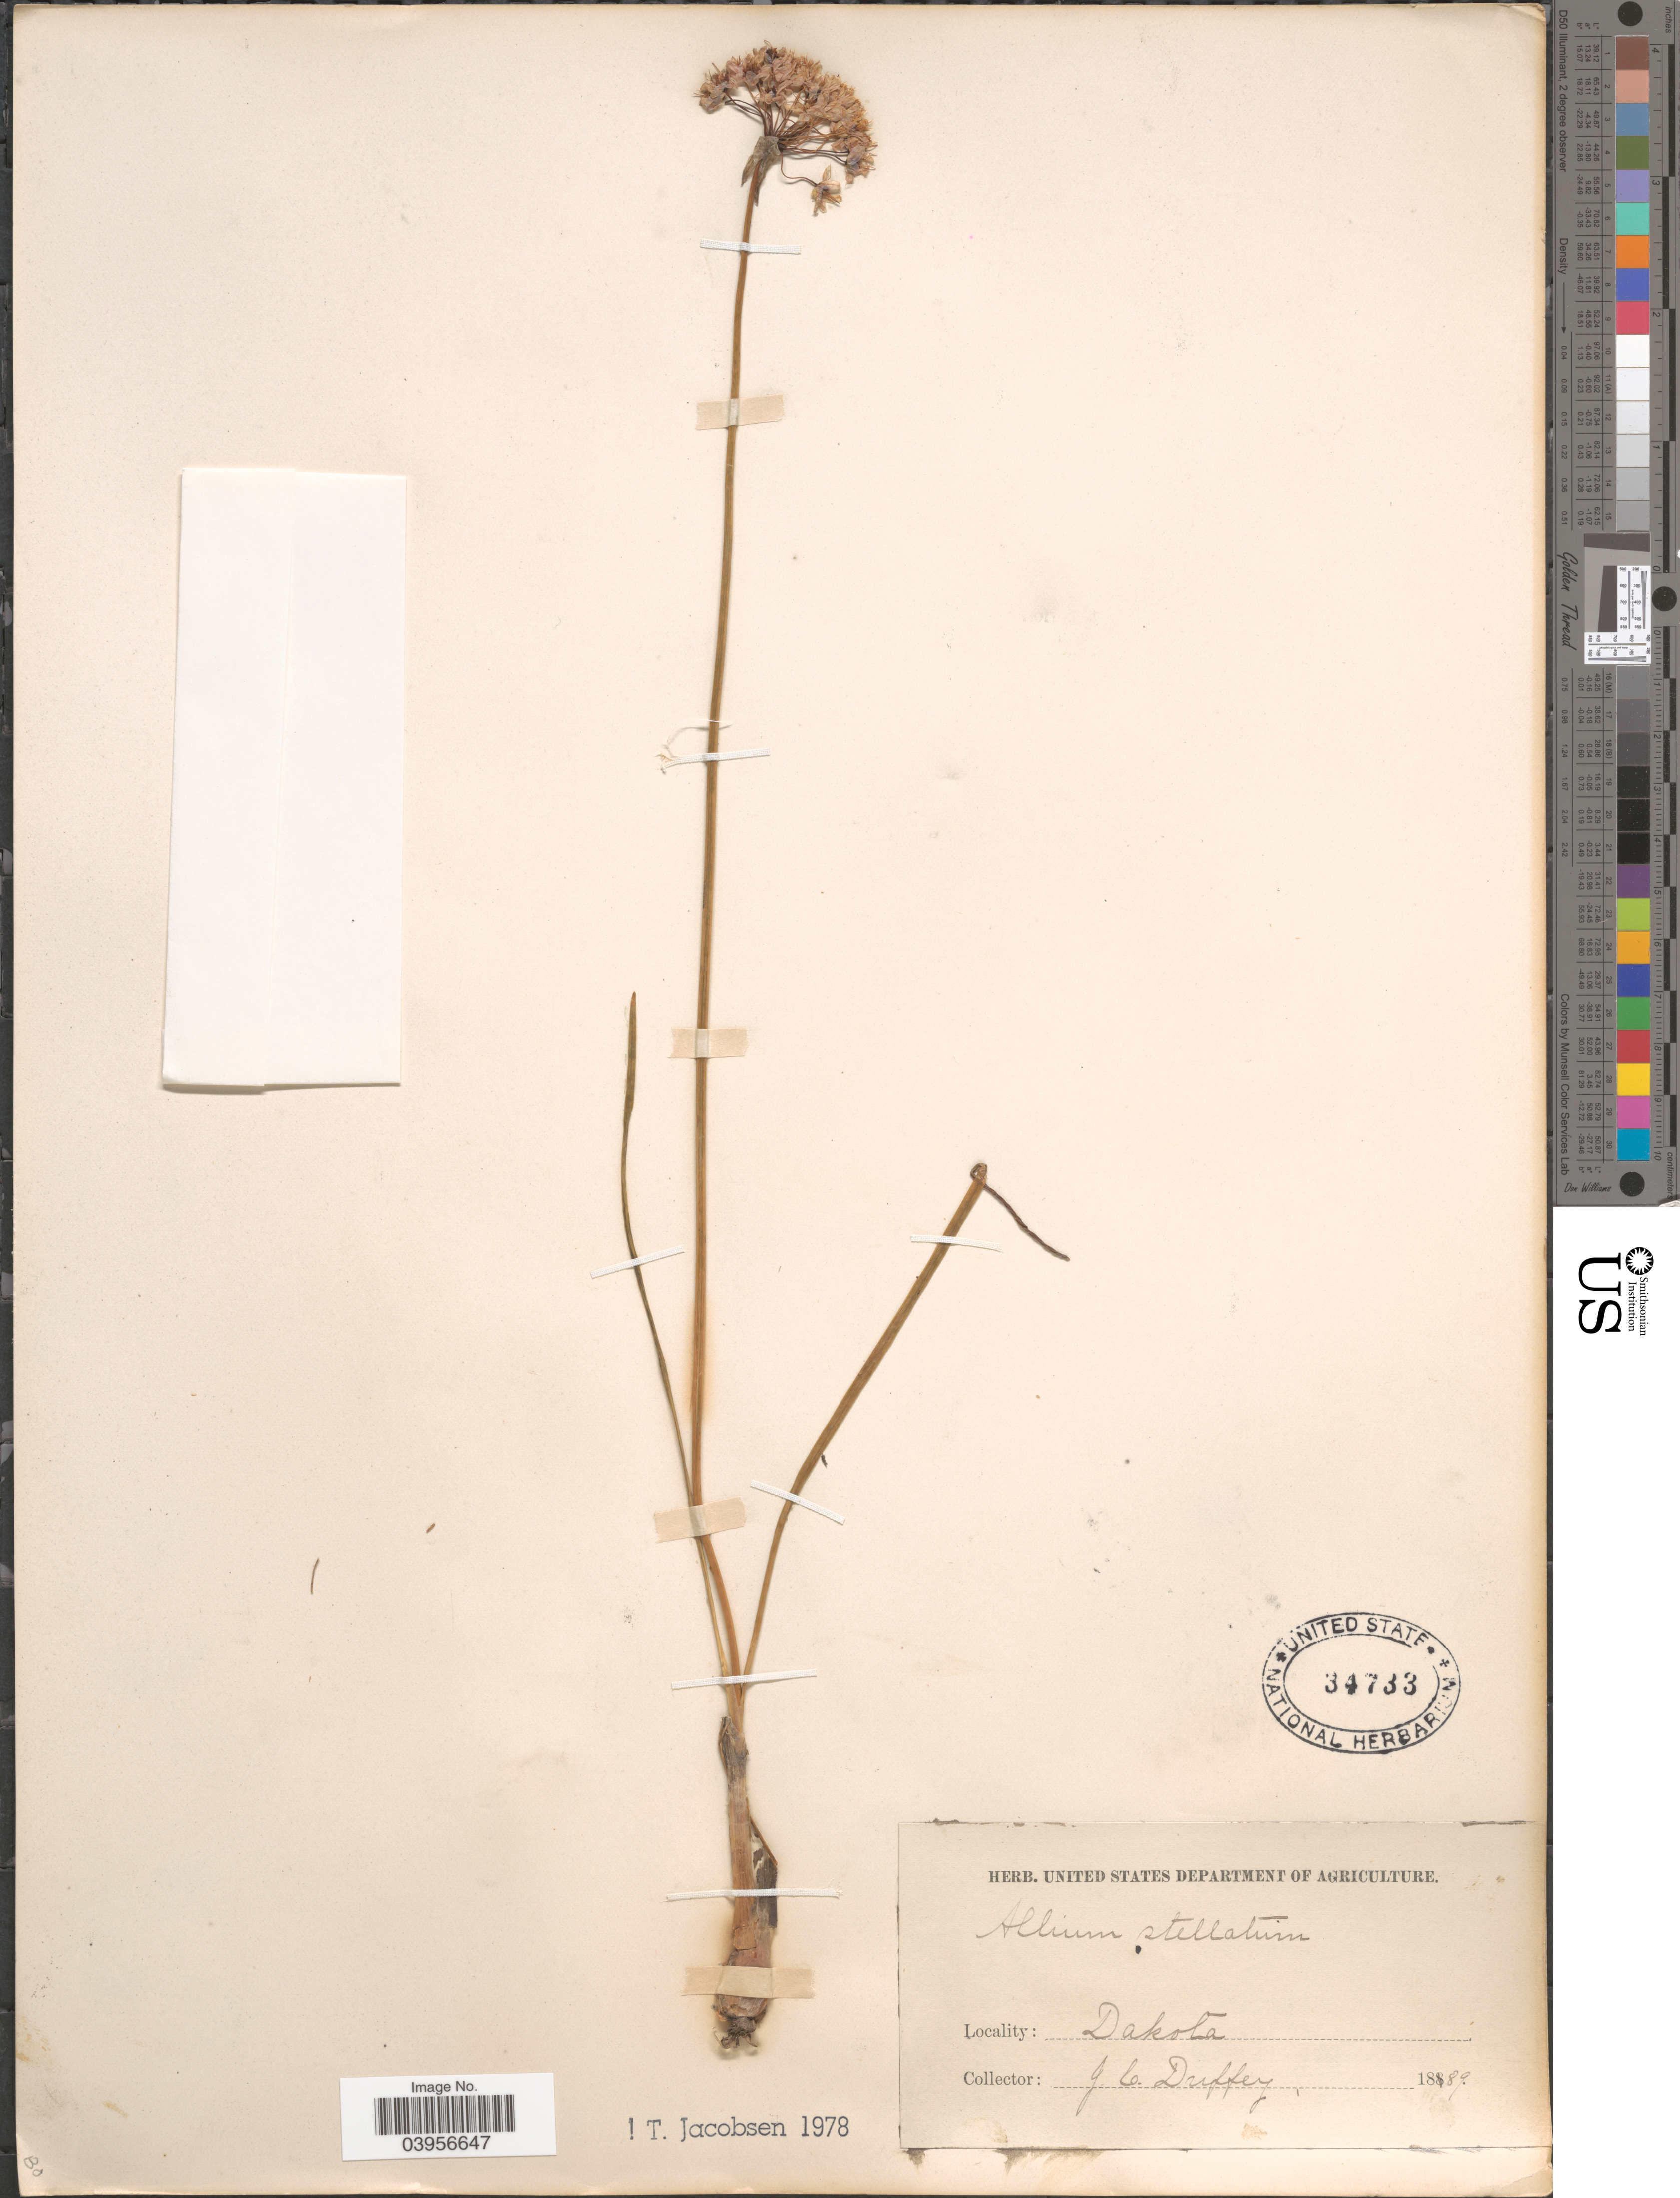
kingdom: Plantae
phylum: Tracheophyta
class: Liliopsida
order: Asparagales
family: Amaryllidaceae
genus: Allium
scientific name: Allium stellatum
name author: Nutt. ex Ker Gawl.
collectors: J. Duffey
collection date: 1889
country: United States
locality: Dakota.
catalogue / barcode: US 34733